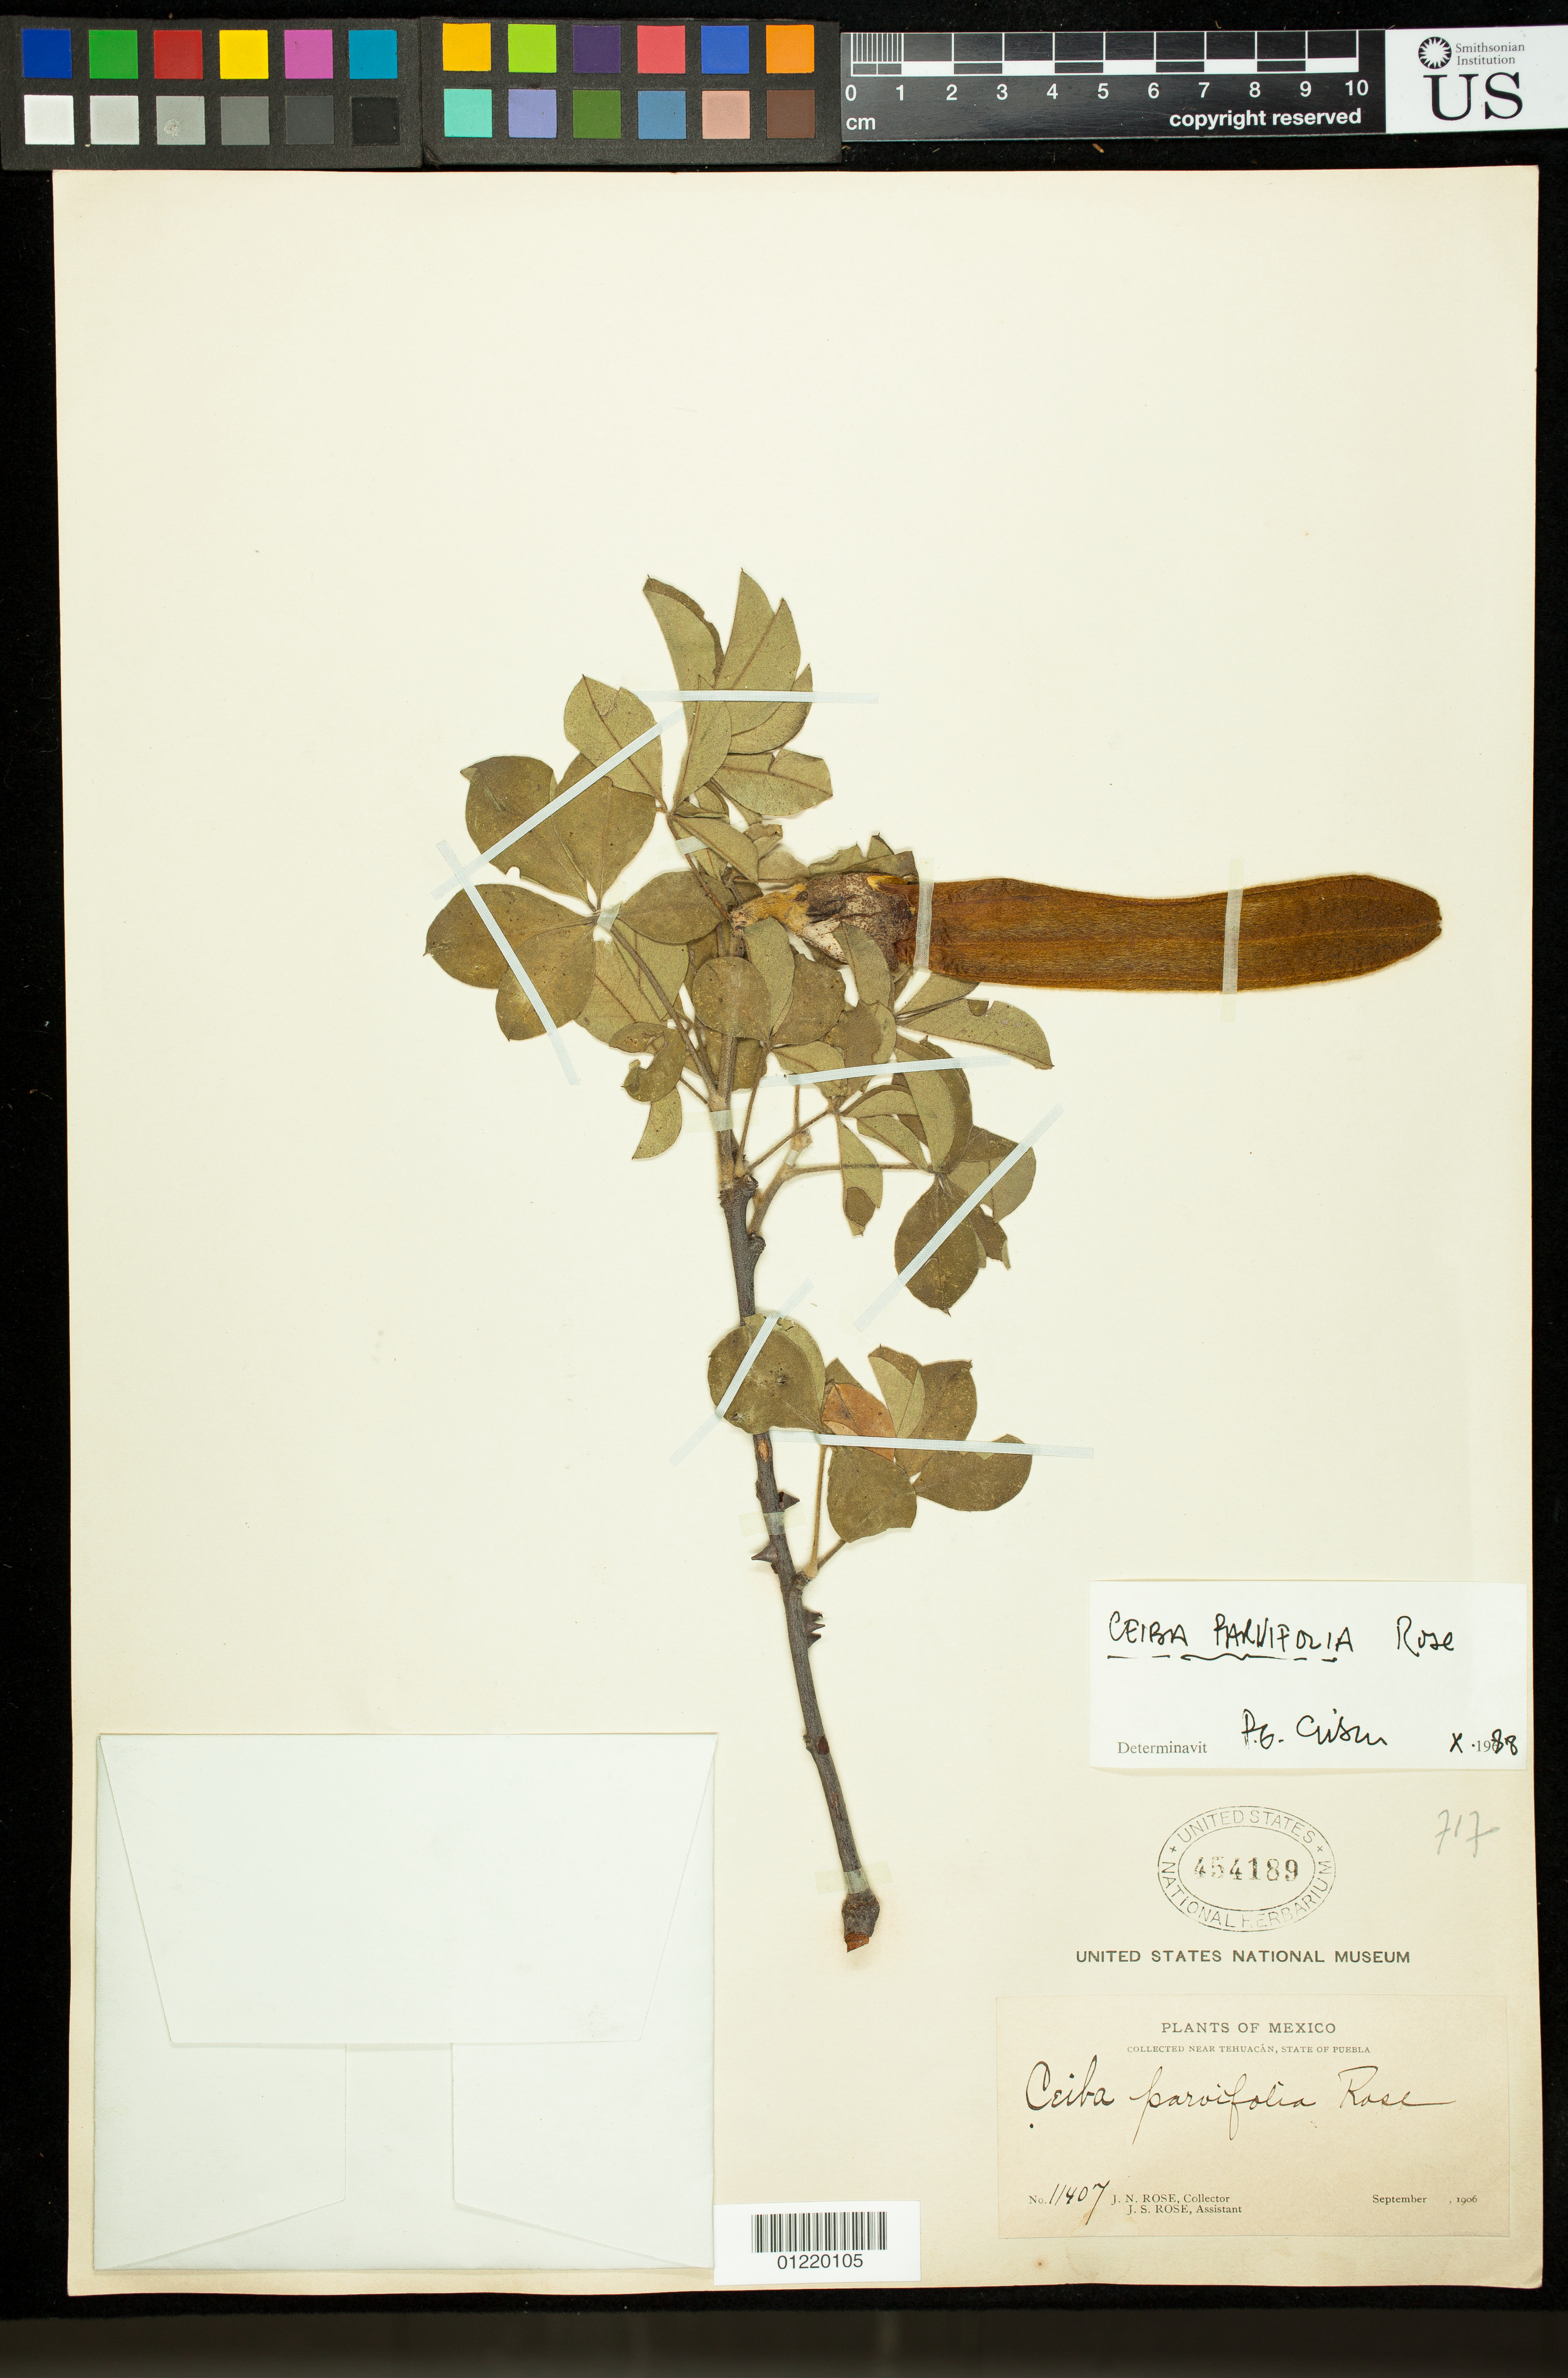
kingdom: Plantae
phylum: Tracheophyta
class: Magnoliopsida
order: Malvales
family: Malvaceae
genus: Ceiba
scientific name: Ceiba parvifolia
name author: Rose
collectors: J. N. Rose & J. S. Rose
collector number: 11407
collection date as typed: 1906-09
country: Mexico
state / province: Puebla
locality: Puebla: Near Tehuacán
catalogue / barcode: US 454189